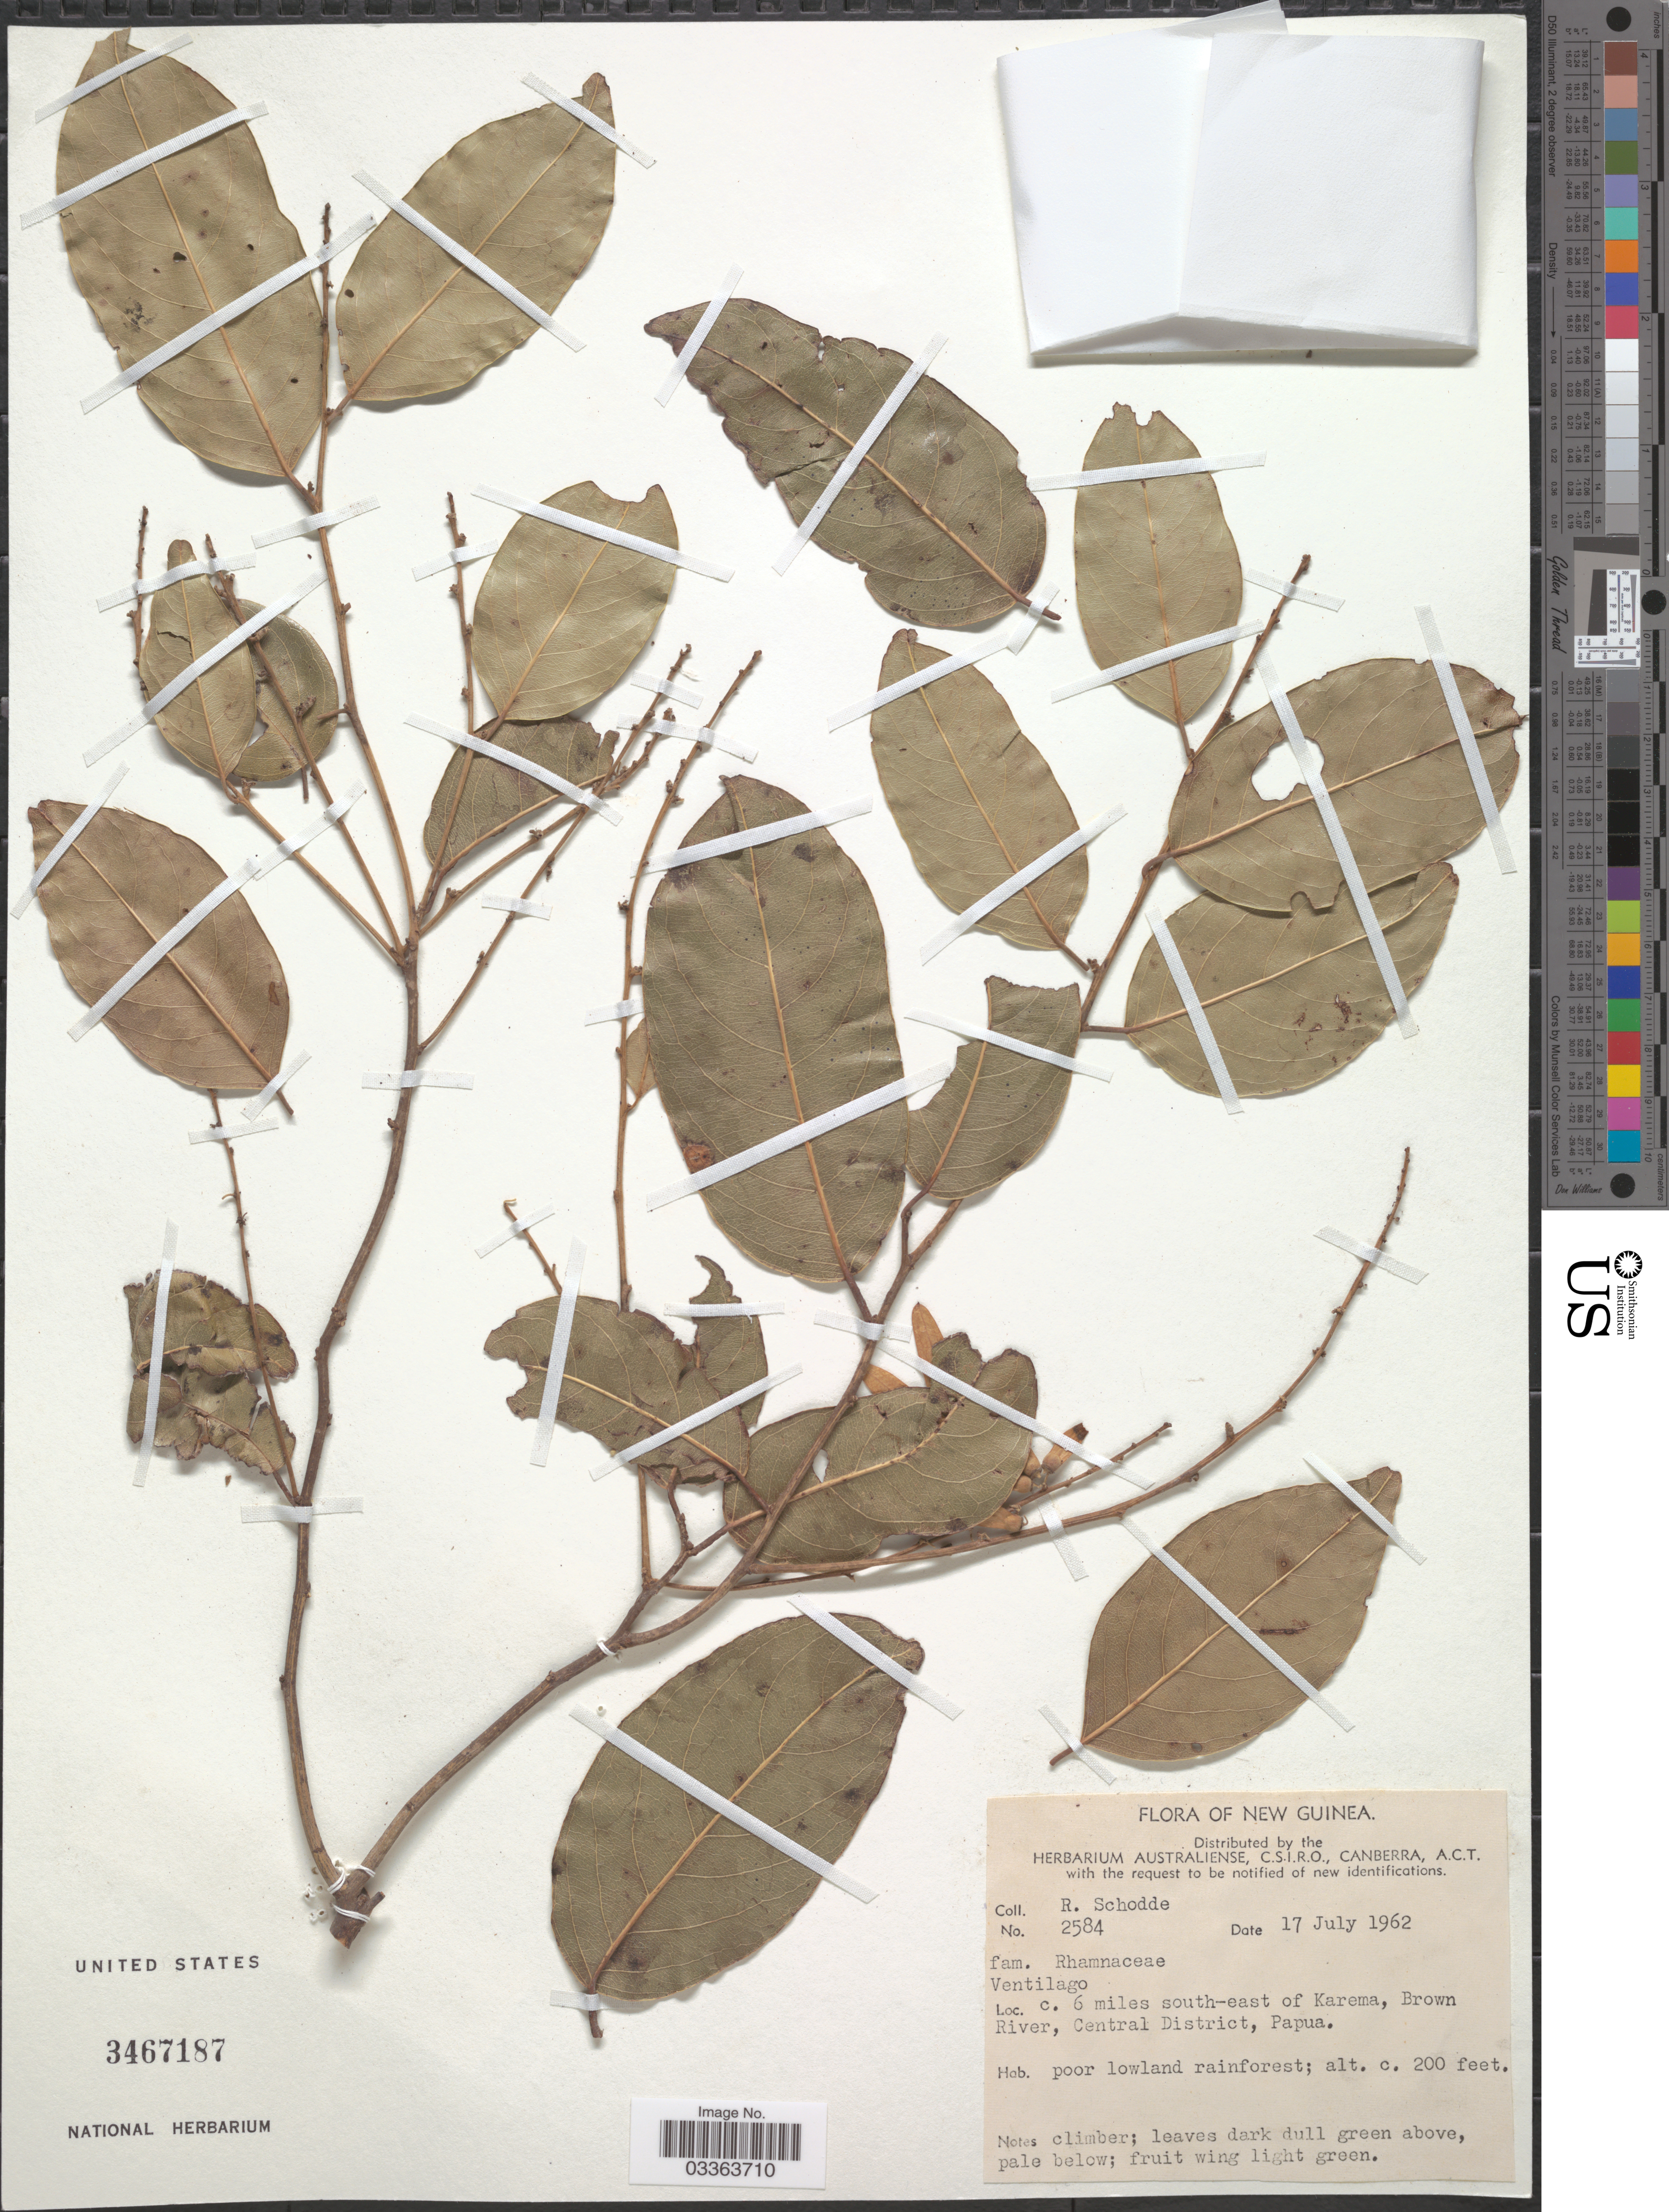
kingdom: Plantae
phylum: Tracheophyta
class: Magnoliopsida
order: Rosales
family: Rhamnaceae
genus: Ventilago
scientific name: Ventilago sp.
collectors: R. Schodde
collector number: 2584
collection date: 1962-07-17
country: Papua New Guinea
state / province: Central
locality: New Guinea. C. 6 miles south-east of Karema, Brown River, Central District, Papua.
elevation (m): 61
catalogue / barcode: US 3467187